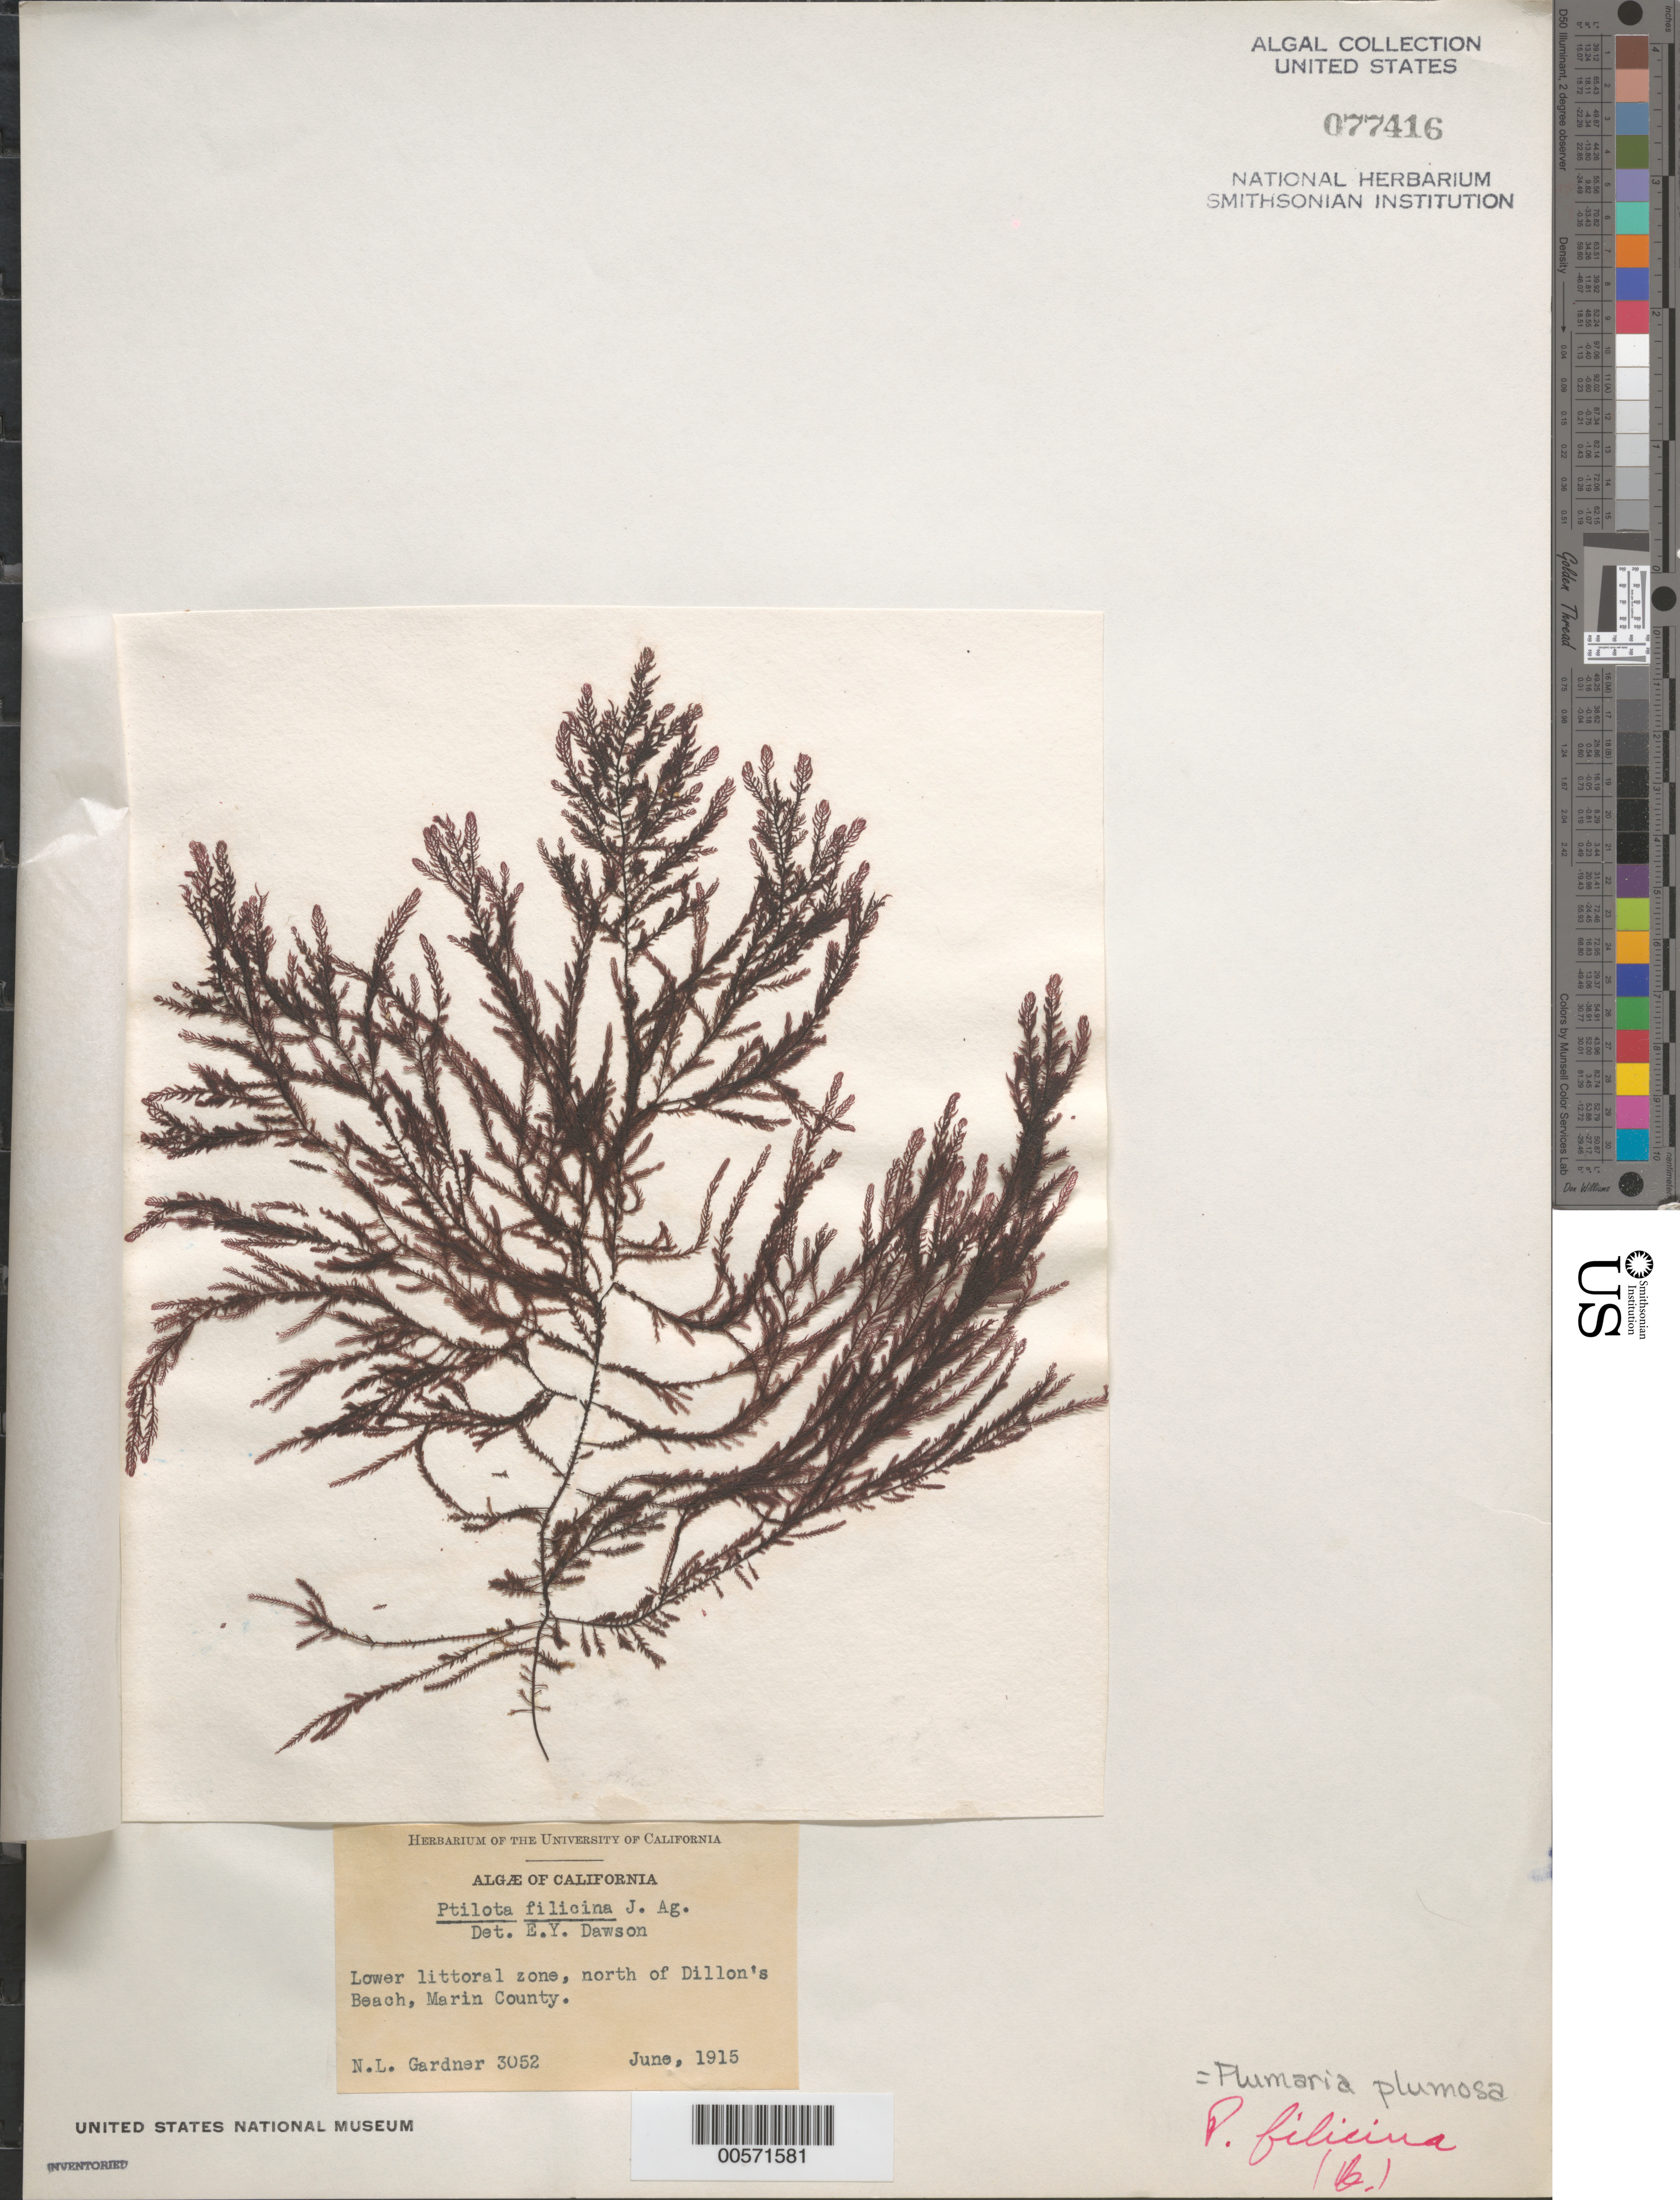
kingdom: Plantae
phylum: Rhodophyta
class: Florideophyceae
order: Ceramiales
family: Wrangeliaceae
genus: Plumaria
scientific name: Plumaria plumosa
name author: (Hudson) Kuntze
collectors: N. Gardner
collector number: NLG 3052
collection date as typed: Jun 1915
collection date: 1915-06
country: United States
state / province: California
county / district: Marin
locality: North of Dillons Beach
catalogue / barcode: US 77416